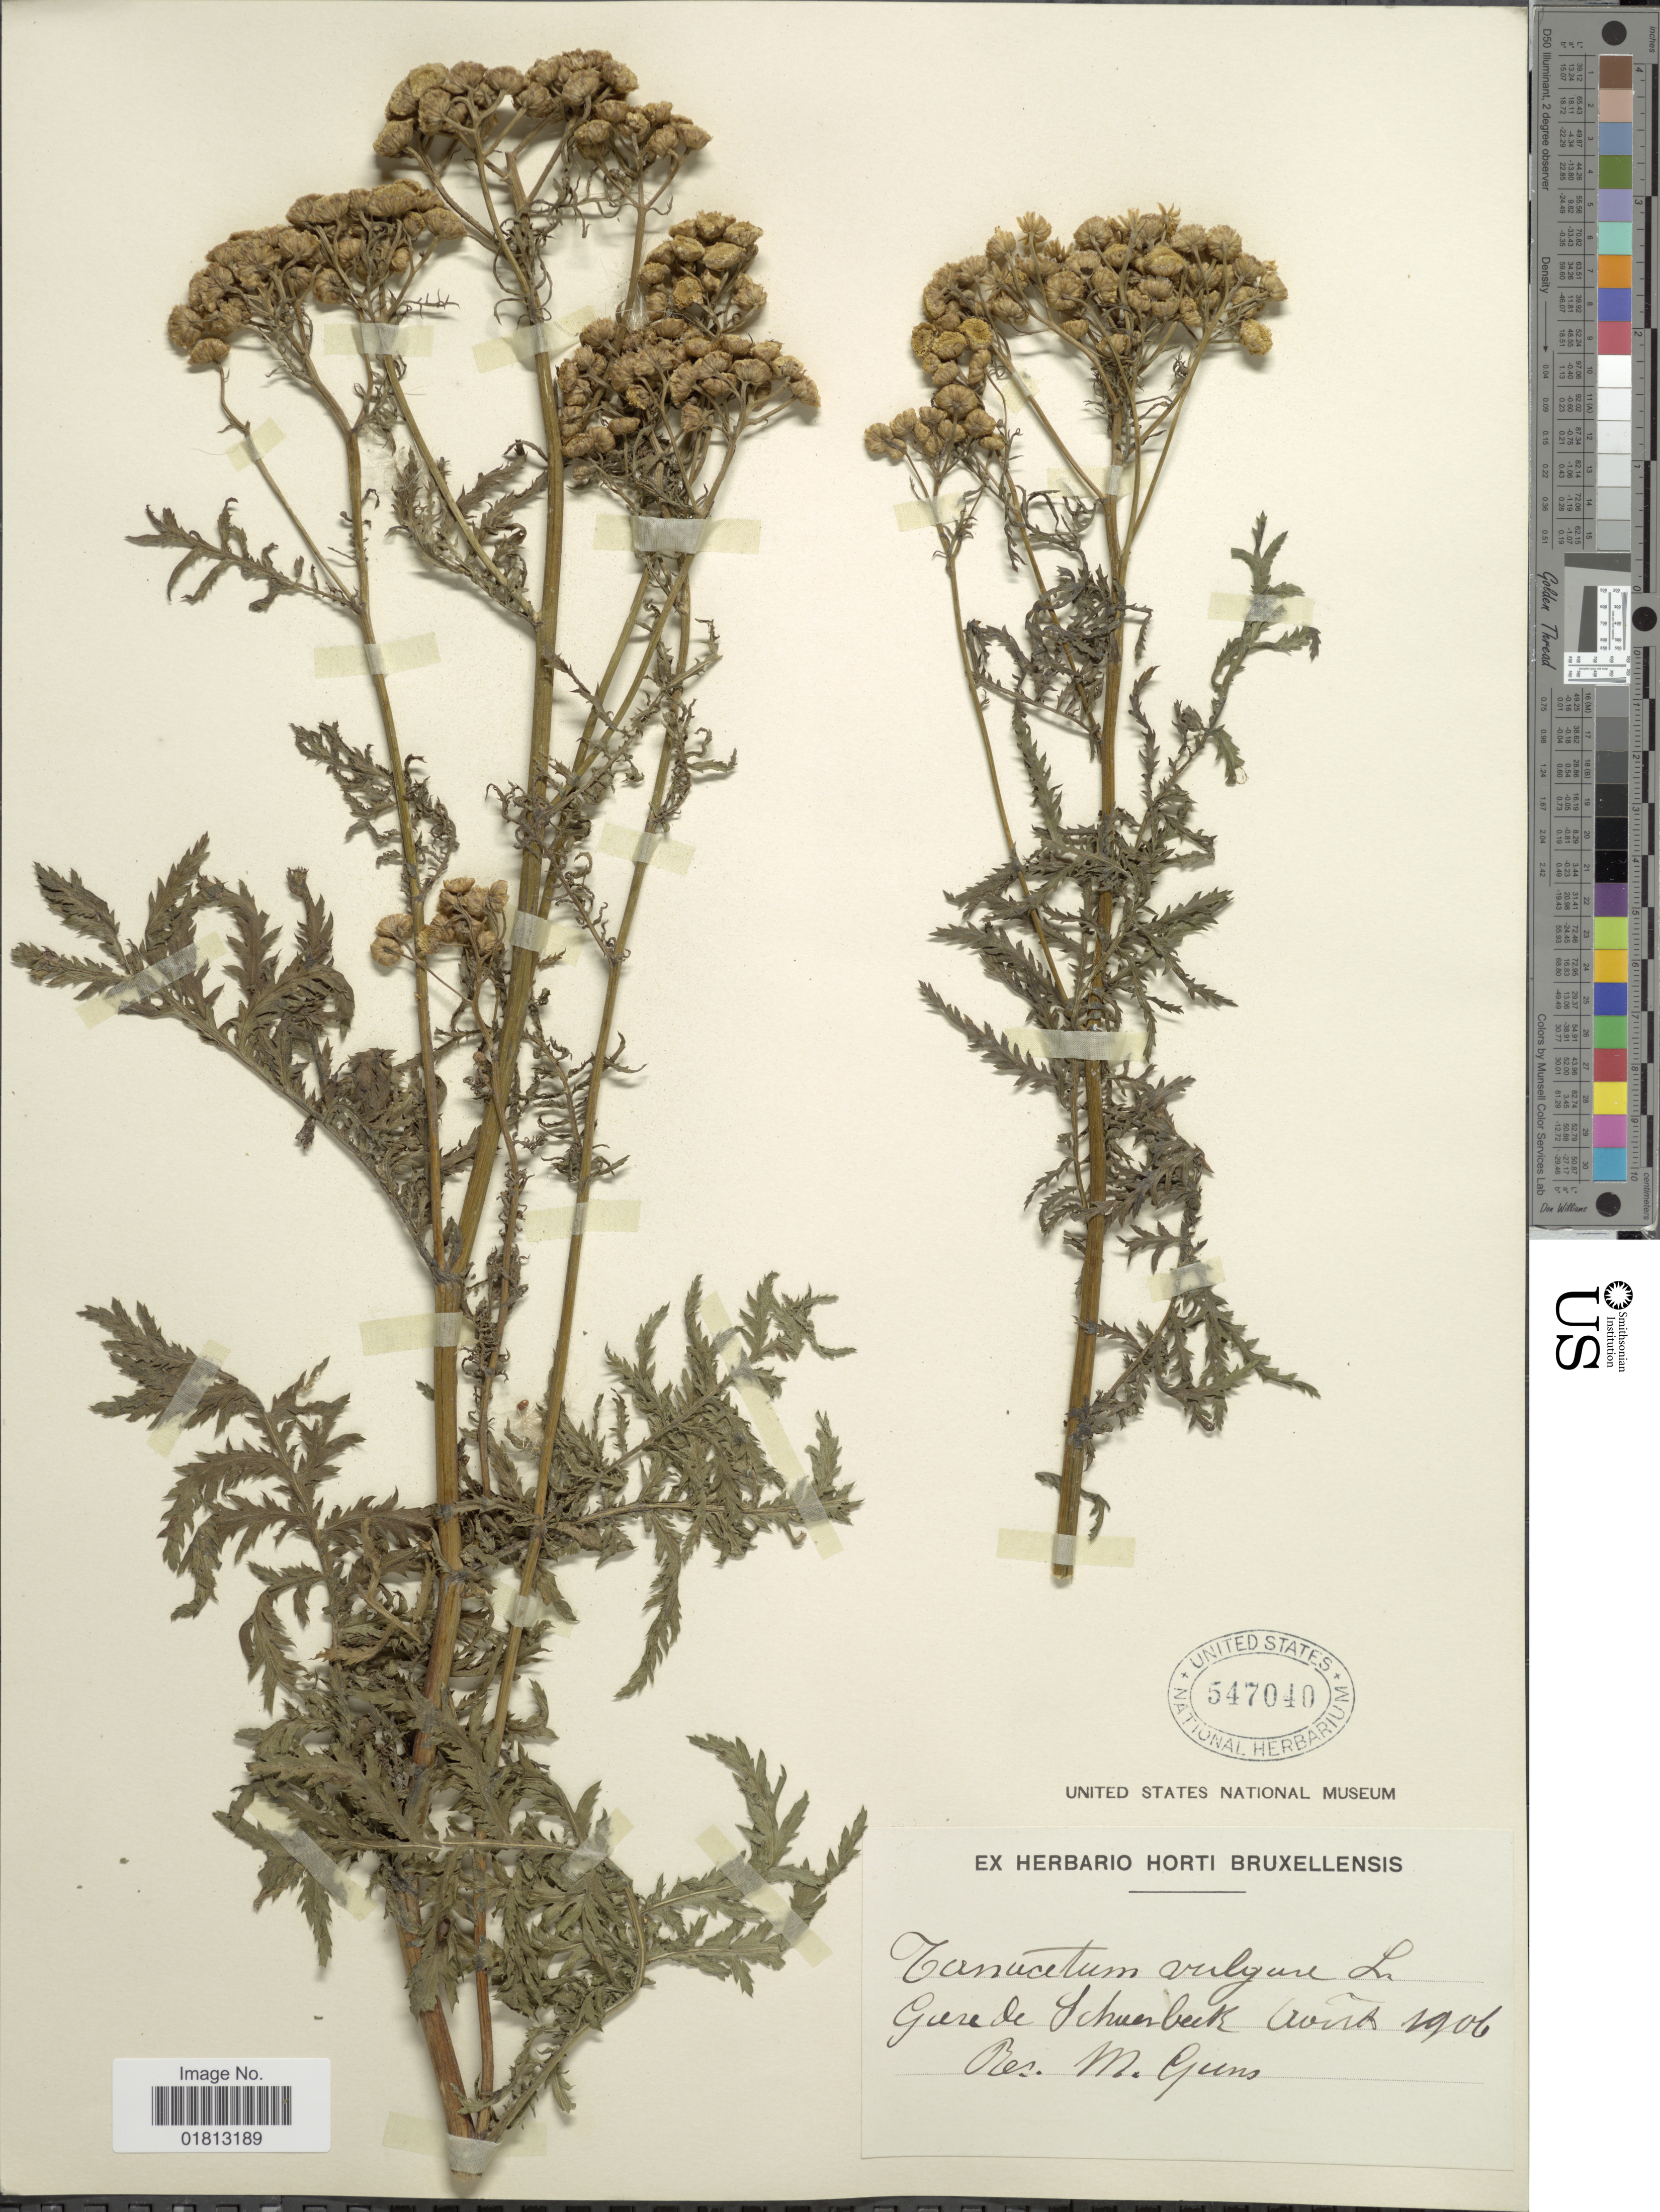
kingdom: Plantae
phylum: Tracheophyta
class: Magnoliopsida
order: Asterales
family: Asteraceae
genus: Tanacetum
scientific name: Tanacetum vulgare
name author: L.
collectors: M. Guns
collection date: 1906-08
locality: Gierede Schuercreek [interpreted]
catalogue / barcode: US 547040